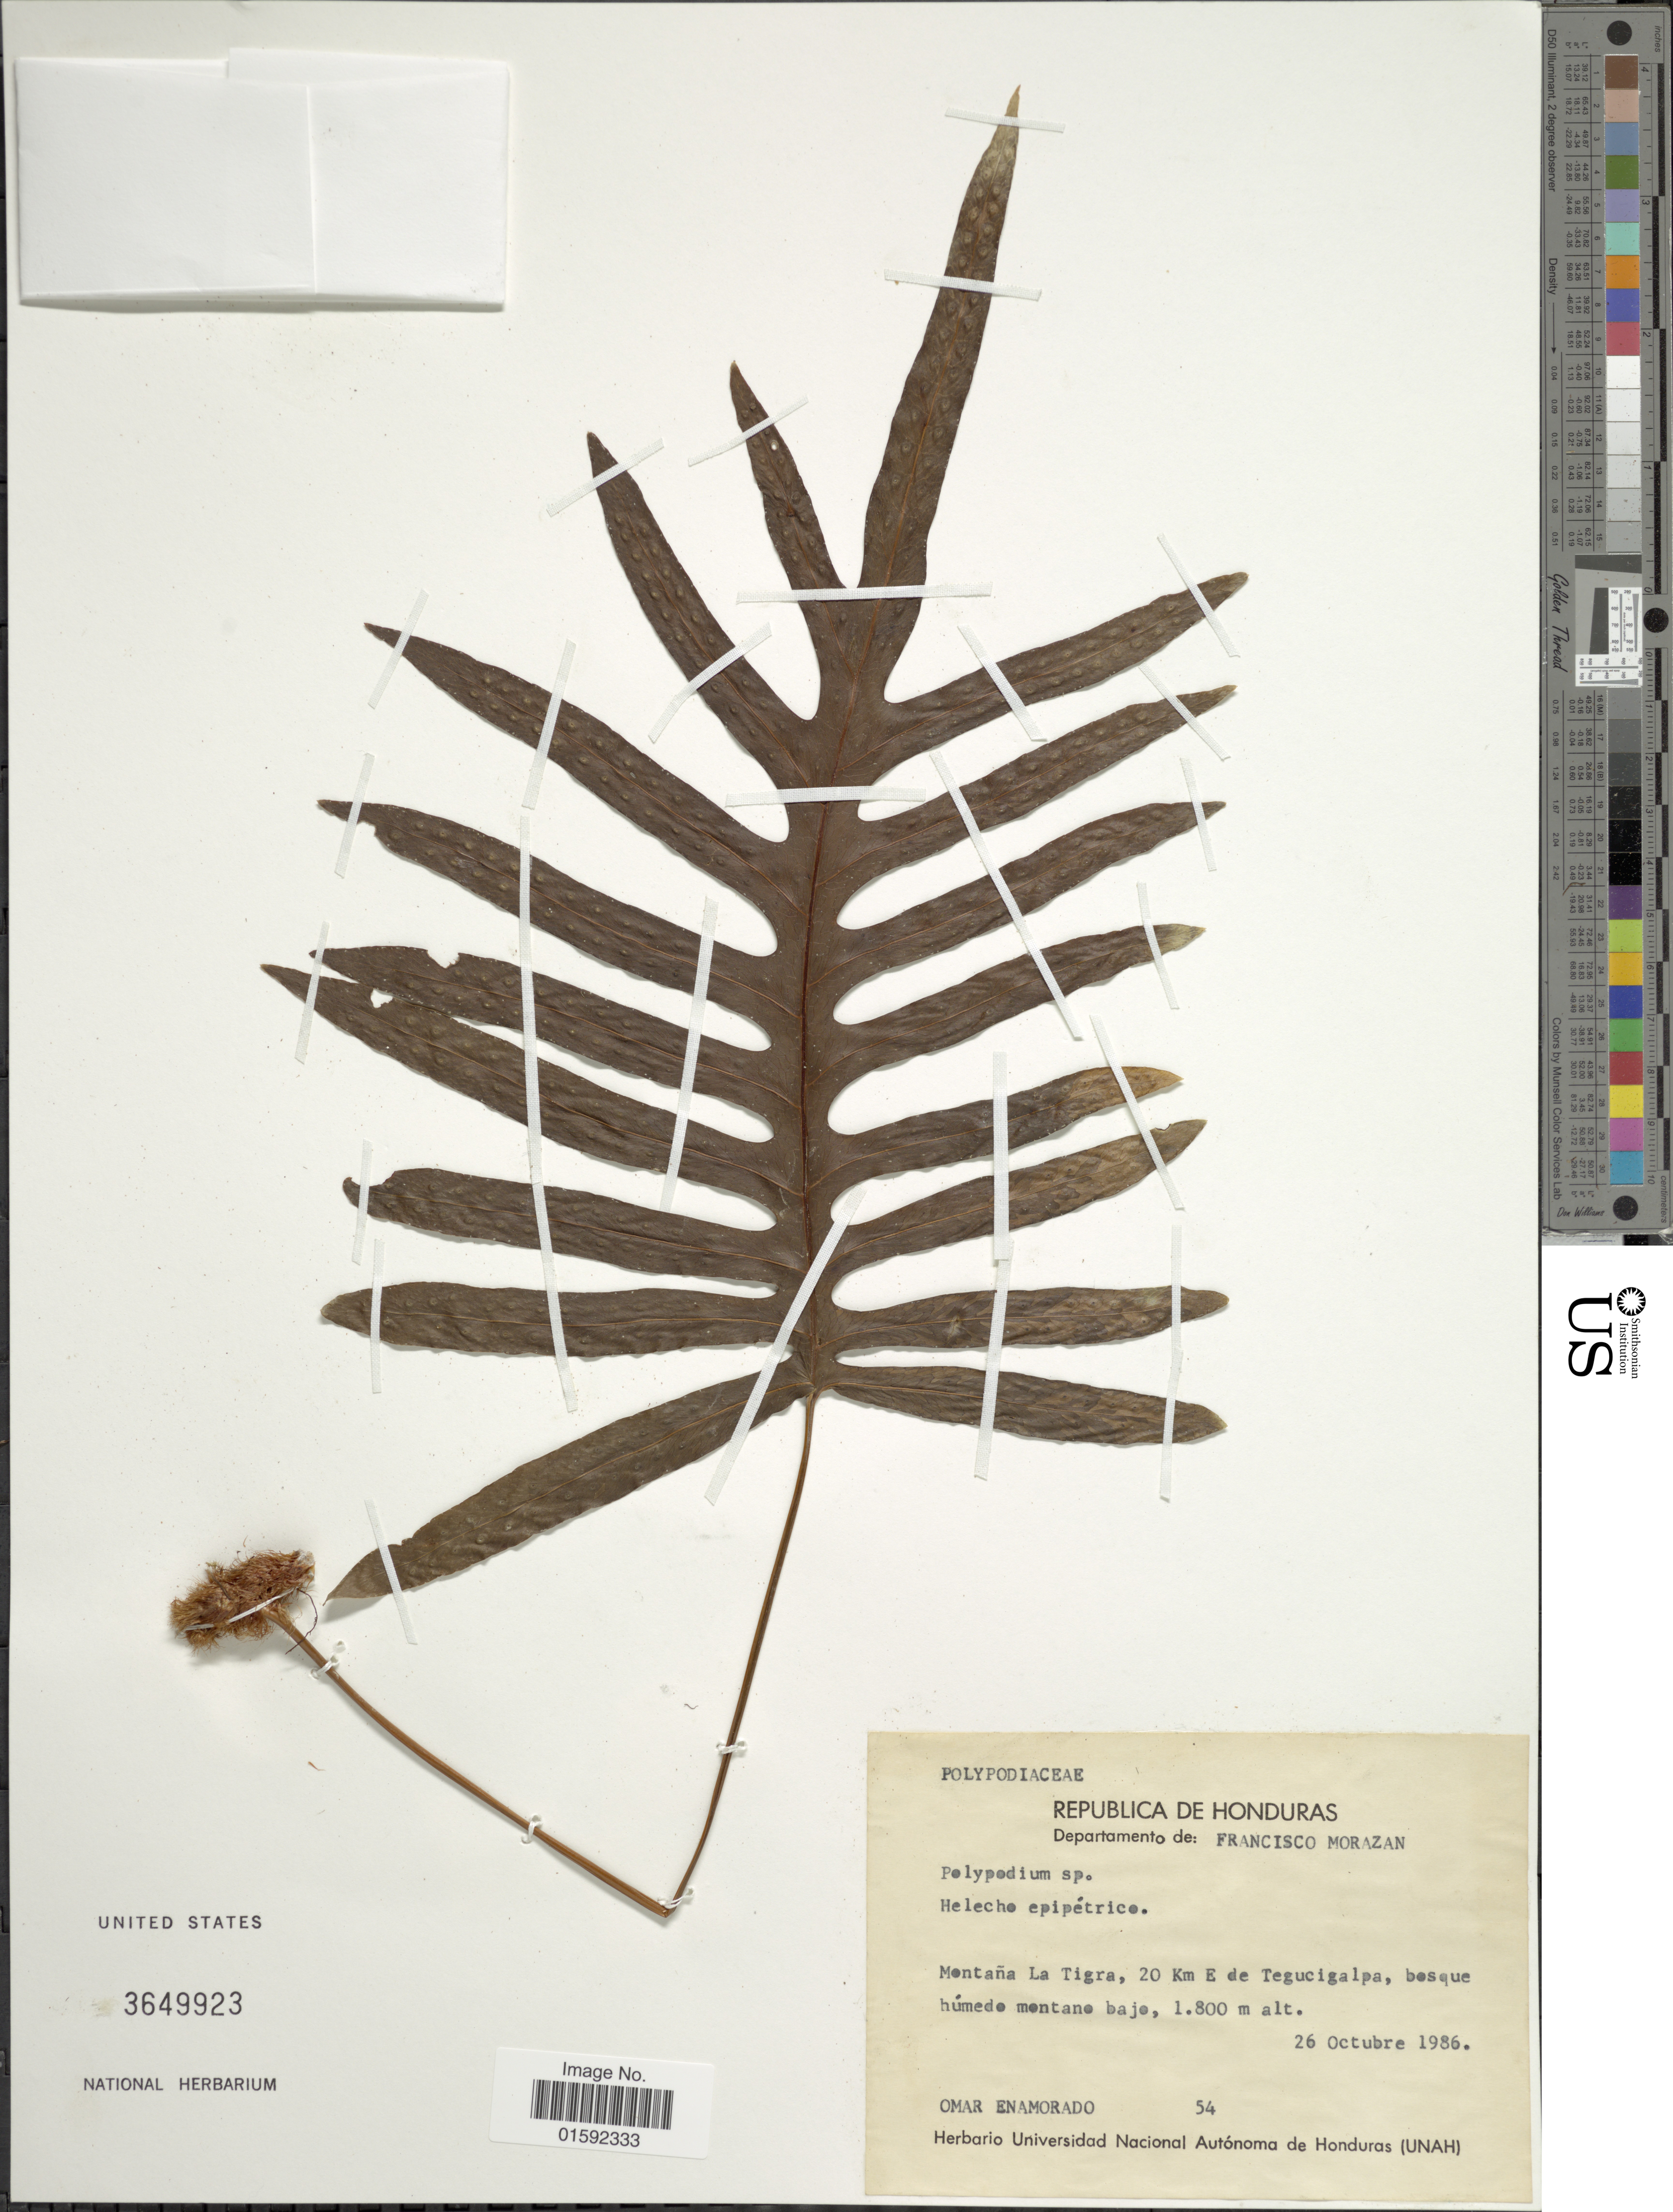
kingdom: Plantae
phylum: Tracheophyta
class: Polypodiopsida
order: Polypodiales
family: Polypodiaceae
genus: Phlebodium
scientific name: Phlebodium pseudoaureum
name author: (Cav.) Lellinger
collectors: E. Enamorado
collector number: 54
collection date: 1986-10-26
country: Honduras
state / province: Fco. Morazán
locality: Republica de Honduras, Departamento de: Francisco Morazan, Montaña La Tigra, 20 Km E de Tegucigalpa, bosque húmedo montane baje.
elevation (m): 1800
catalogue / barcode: US 3649923